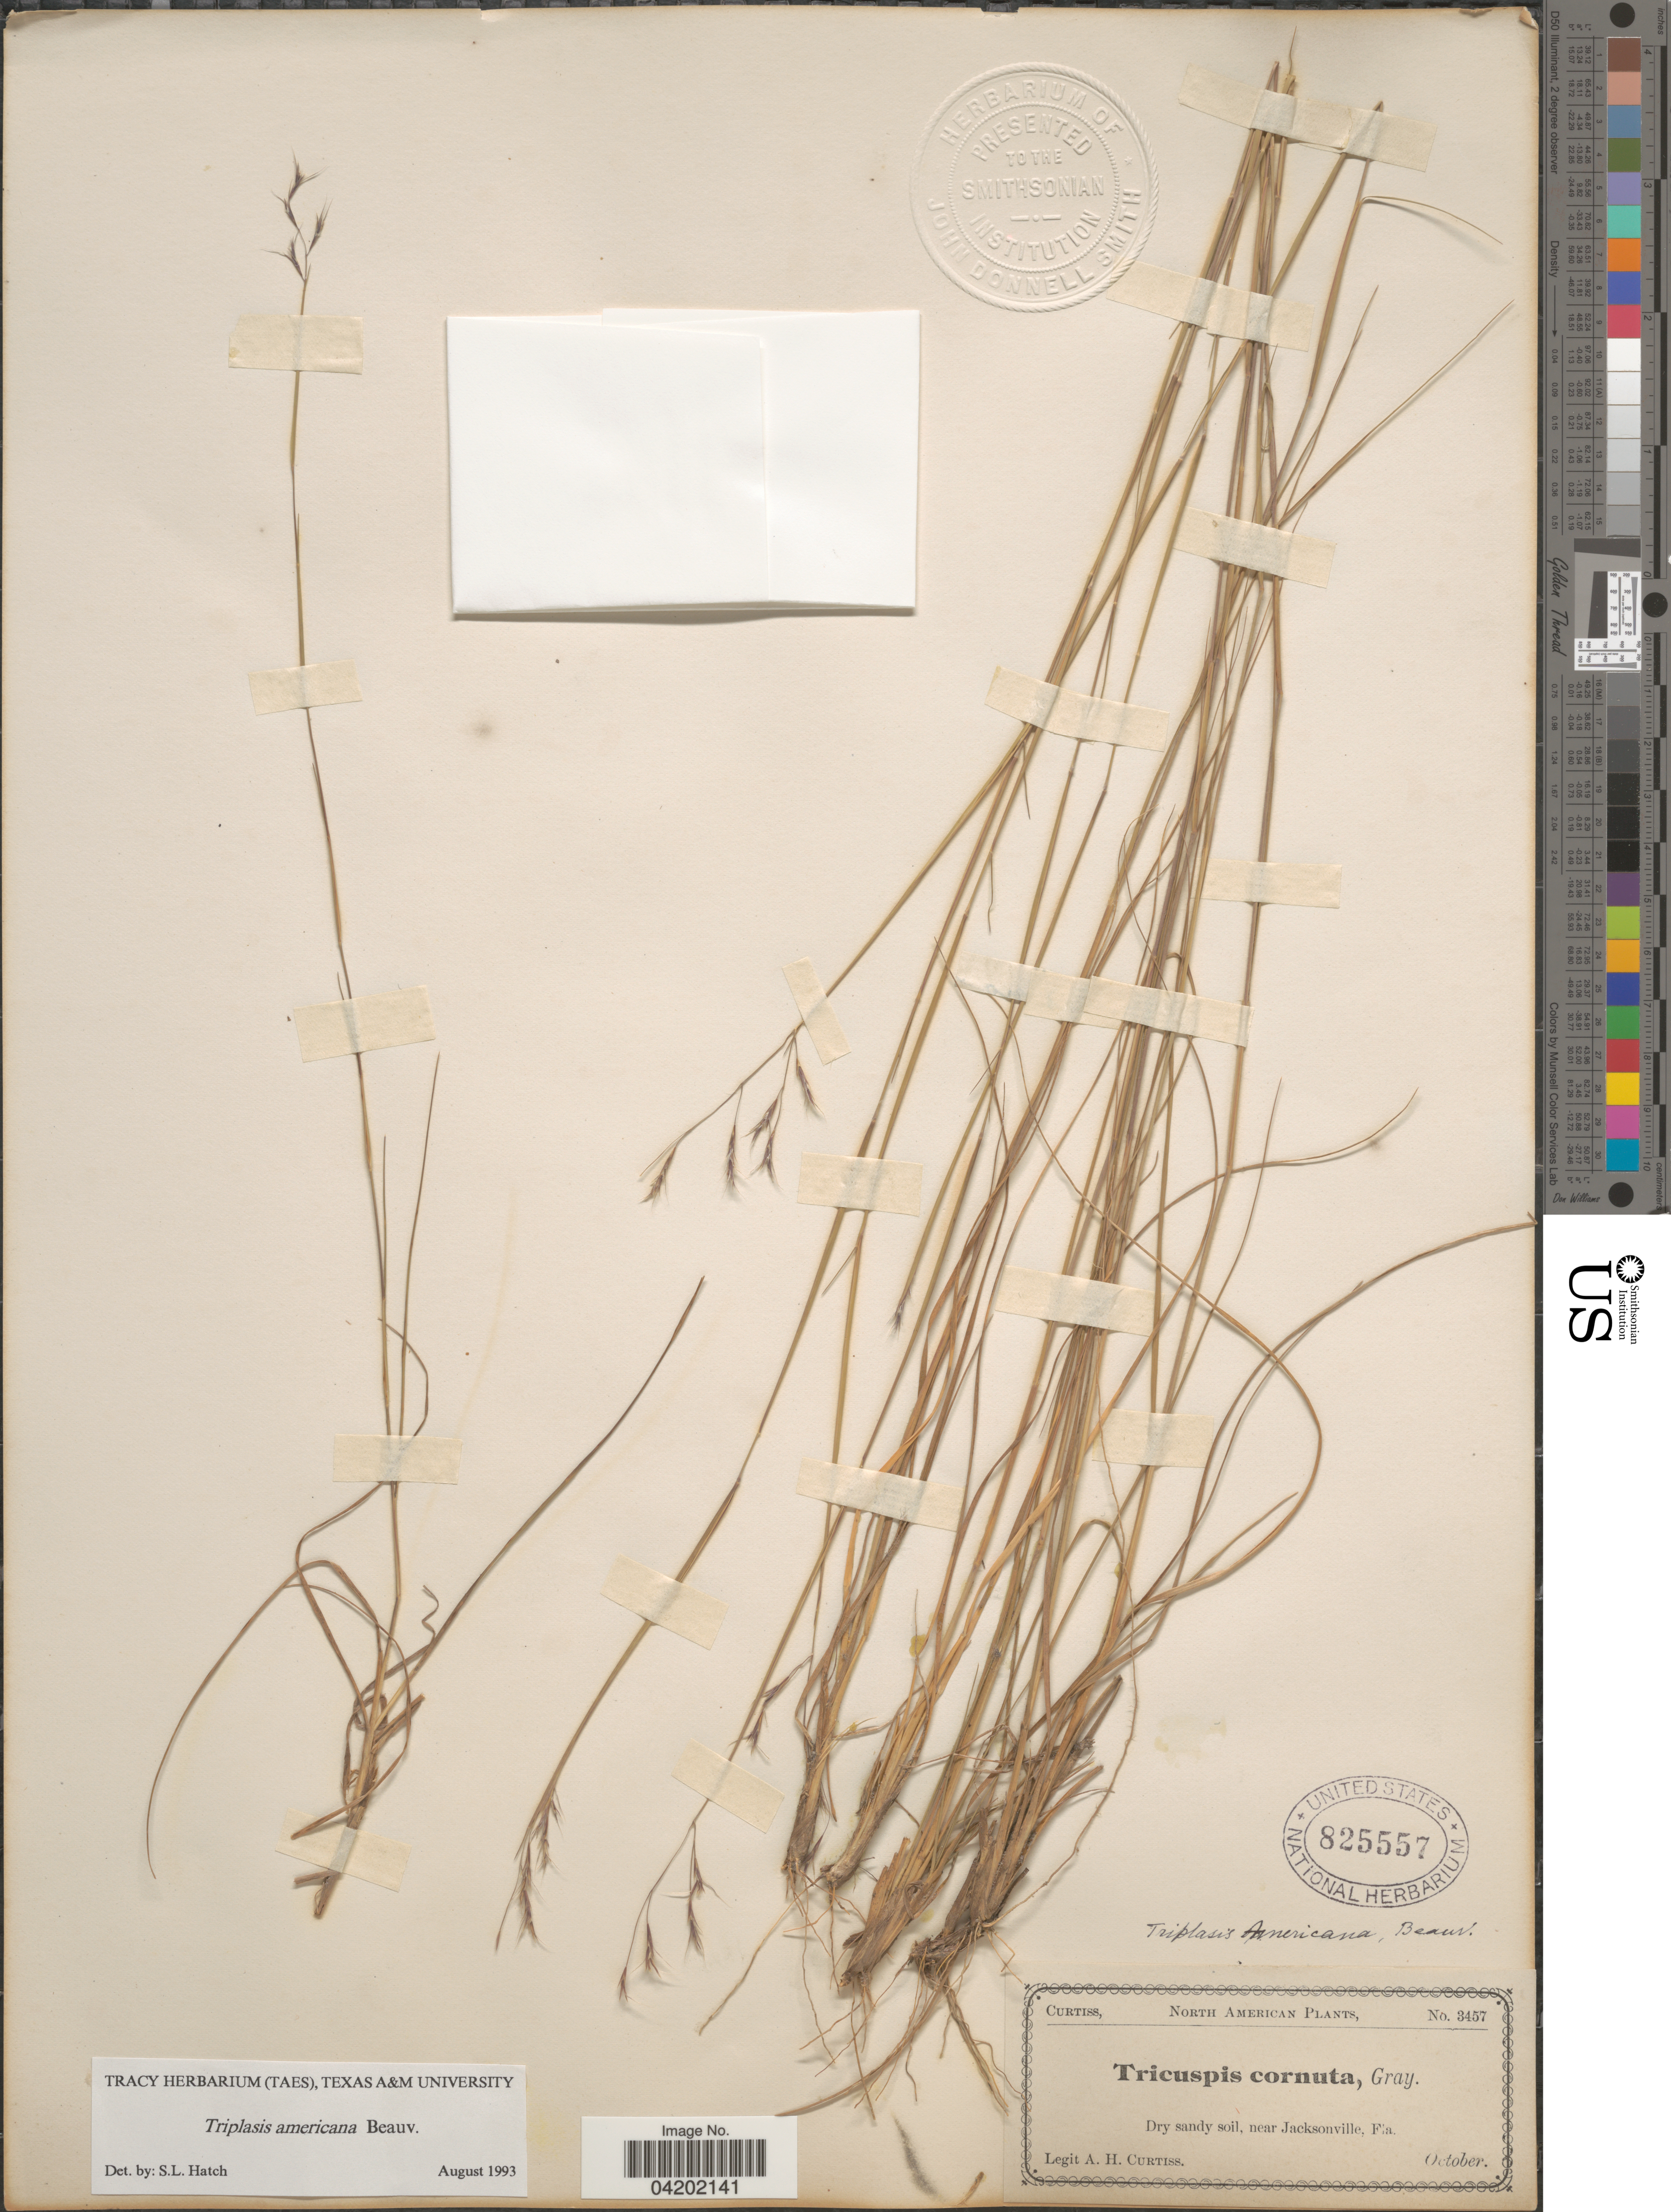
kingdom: Plantae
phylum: Tracheophyta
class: Liliopsida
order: Poales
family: Poaceae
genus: Triplasis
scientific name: Triplasis americana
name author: P. Beauv.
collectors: A. H. Curtiss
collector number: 3457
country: United States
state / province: Florida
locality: Dry sandy soil, near Jacksonville.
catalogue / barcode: US 825557